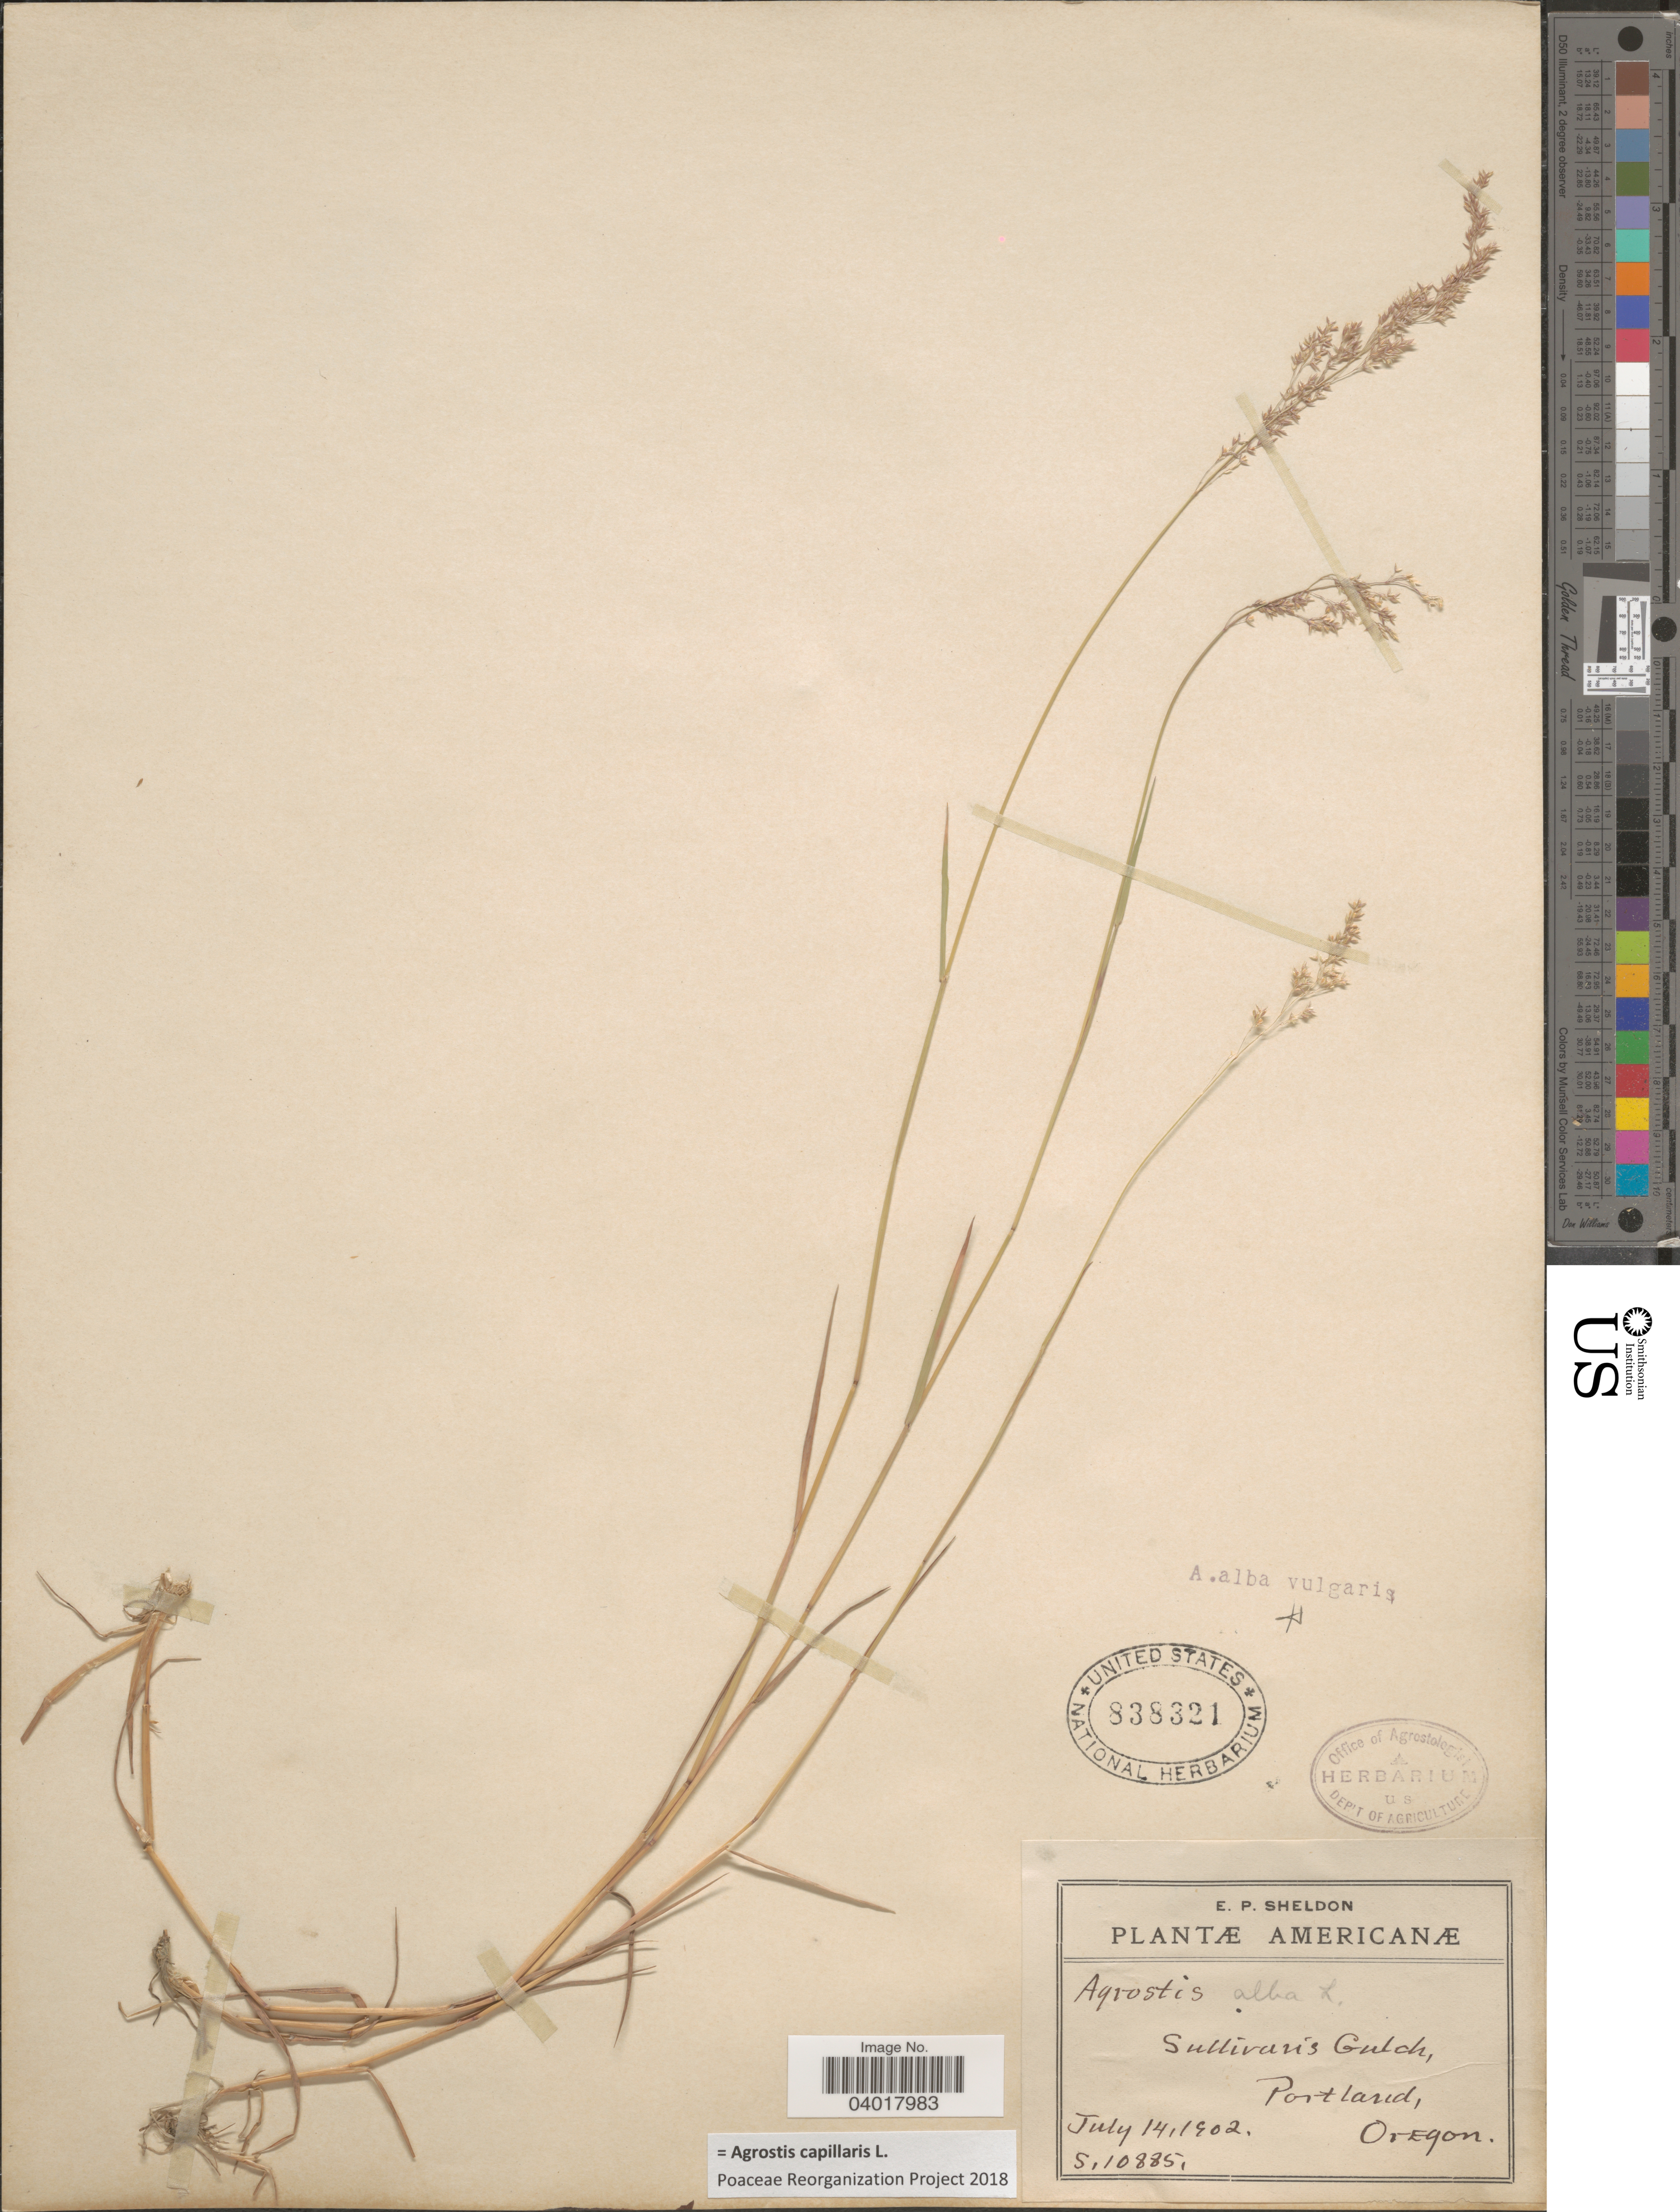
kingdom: Plantae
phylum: Tracheophyta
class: Liliopsida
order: Poales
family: Poaceae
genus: Agrostis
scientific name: Agrostis capillaris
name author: L.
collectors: E. P. Sheldon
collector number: S.10885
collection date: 1902-07-14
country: United States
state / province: Oregon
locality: Sullivan's Gulch, Portland.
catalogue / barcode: US 838321